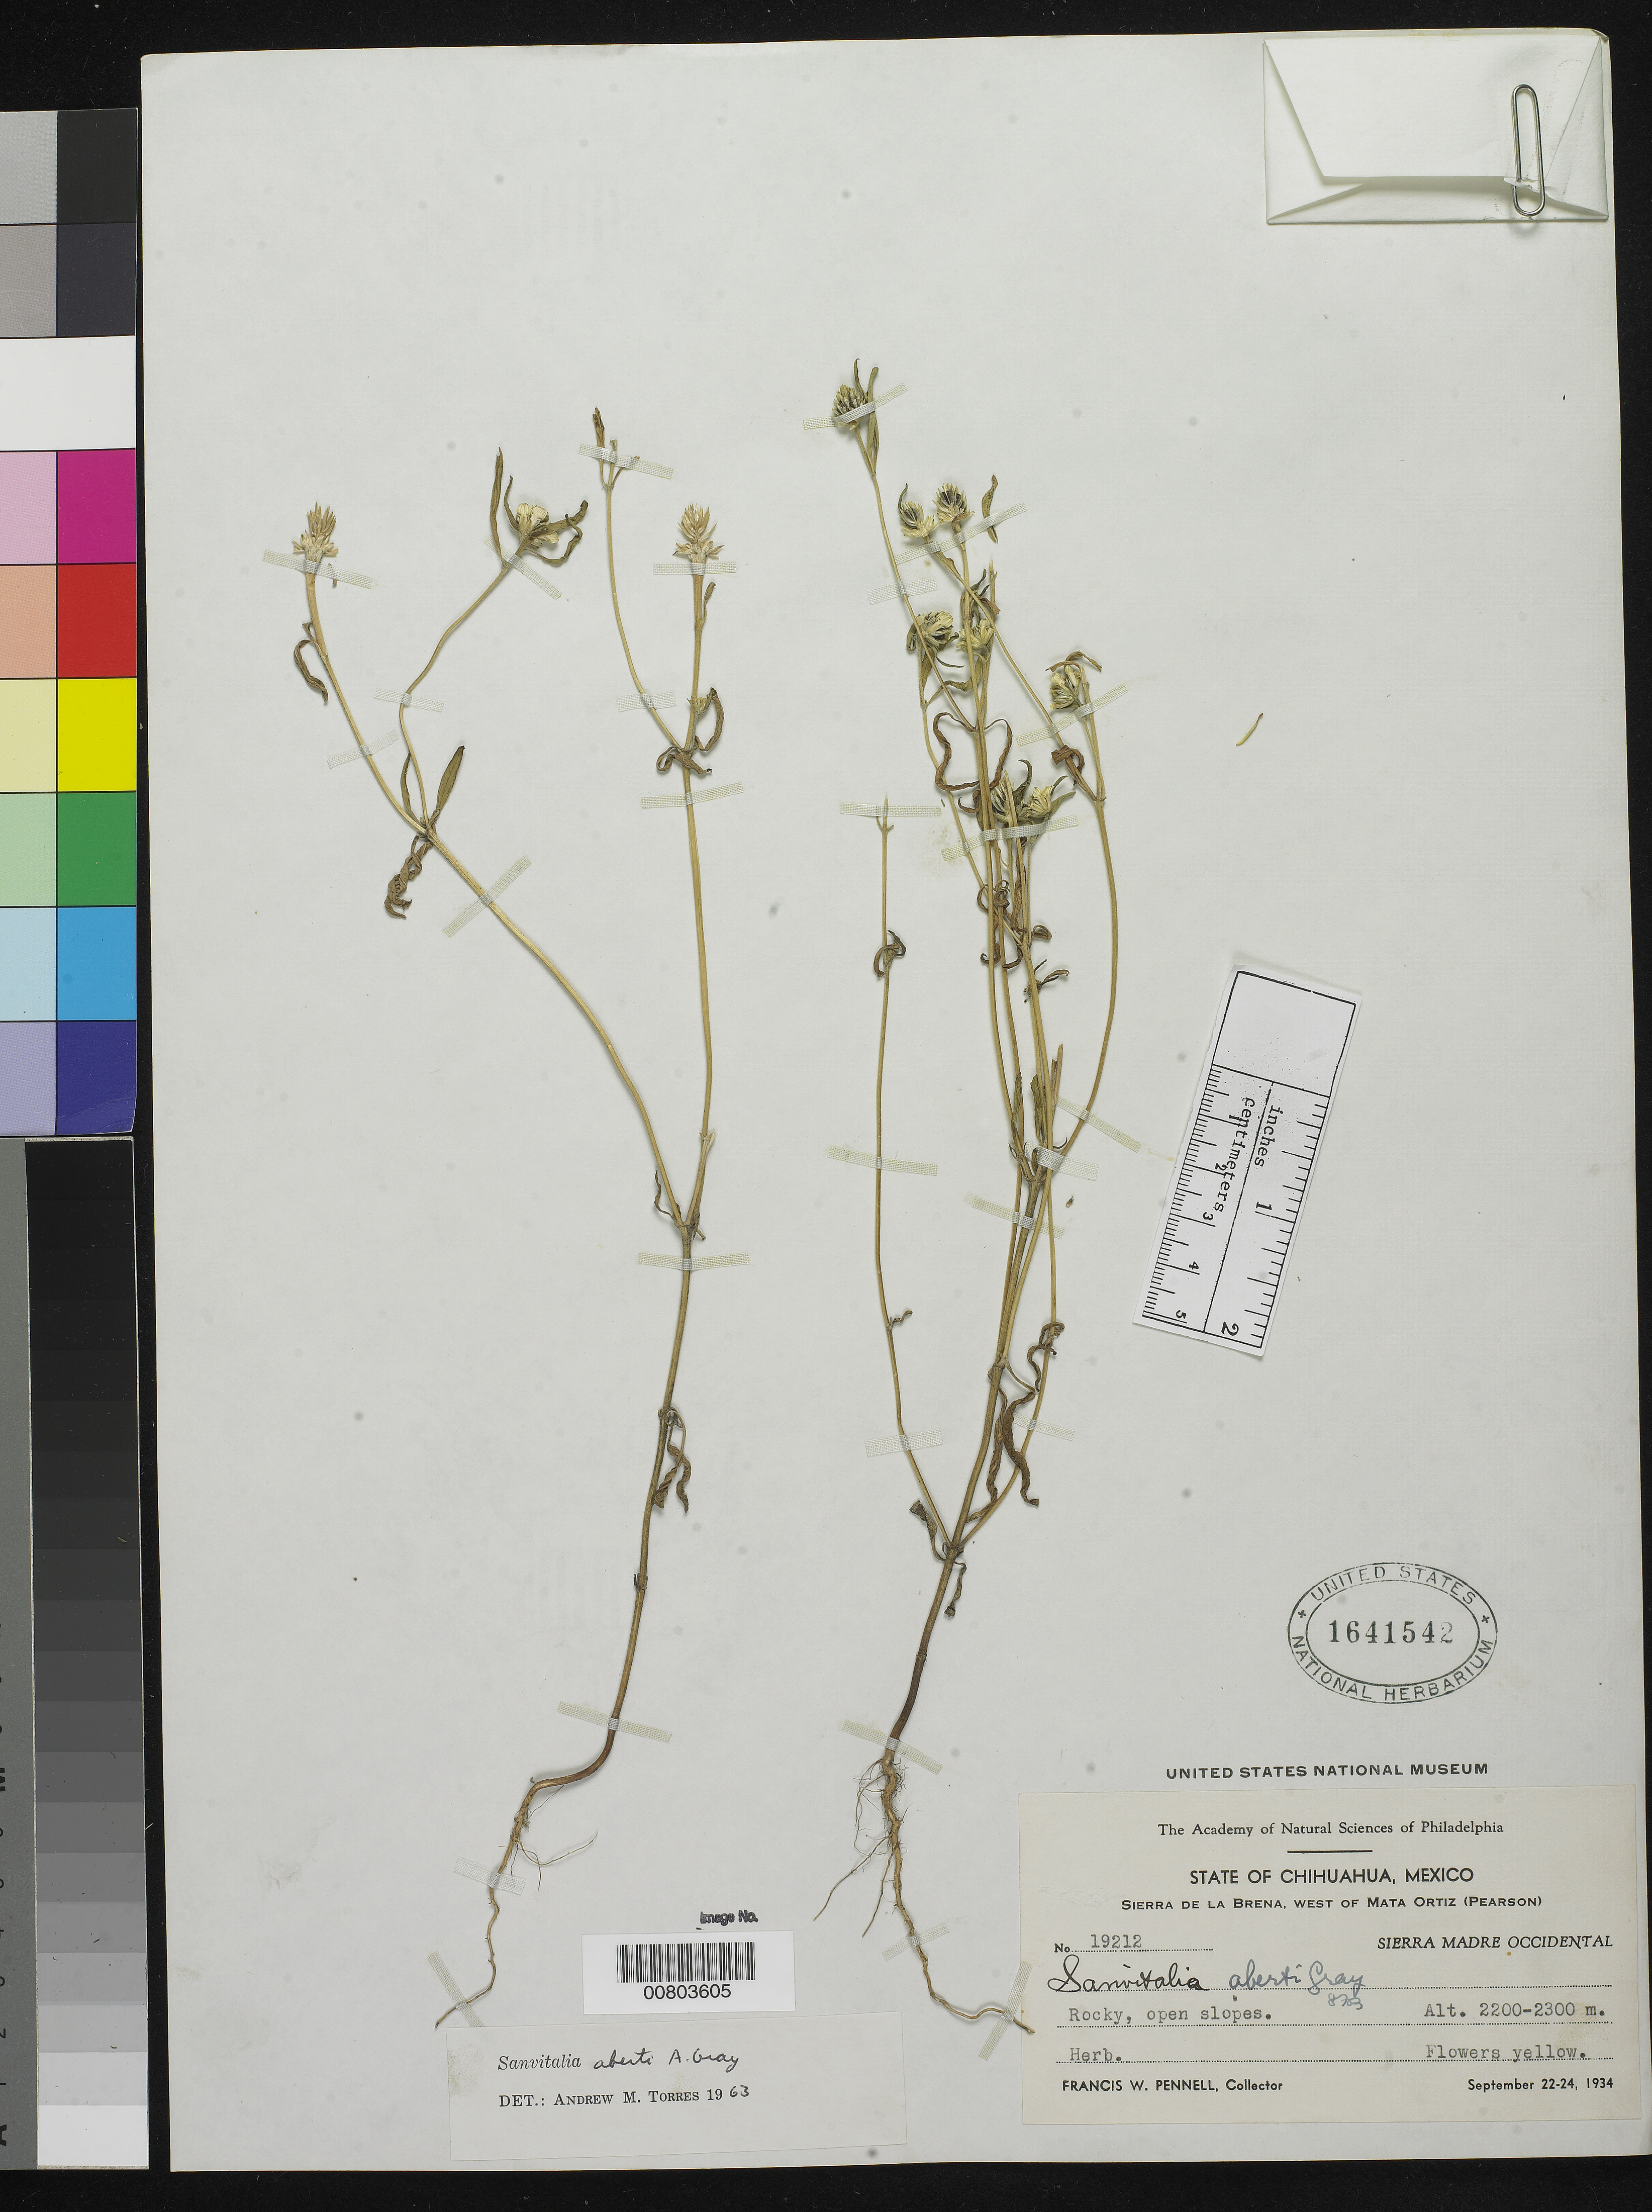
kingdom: Plantae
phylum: Tracheophyta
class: Magnoliopsida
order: Asterales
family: Asteraceae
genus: Sanvitalia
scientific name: Sanvitalia aberti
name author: A. Gray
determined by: Skibicki, Samuel V.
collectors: F. W. Pennell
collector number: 19212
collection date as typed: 22 Sep 1934 to 24 Sep 1934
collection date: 1934-09-22/1934-09-24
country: Mexico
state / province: Chihuahua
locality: Sierra de la Breña, west of Mata Ortiz (Pearson), Sierra Madre Occidental, Chihuahua.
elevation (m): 2300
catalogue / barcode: US 1641542